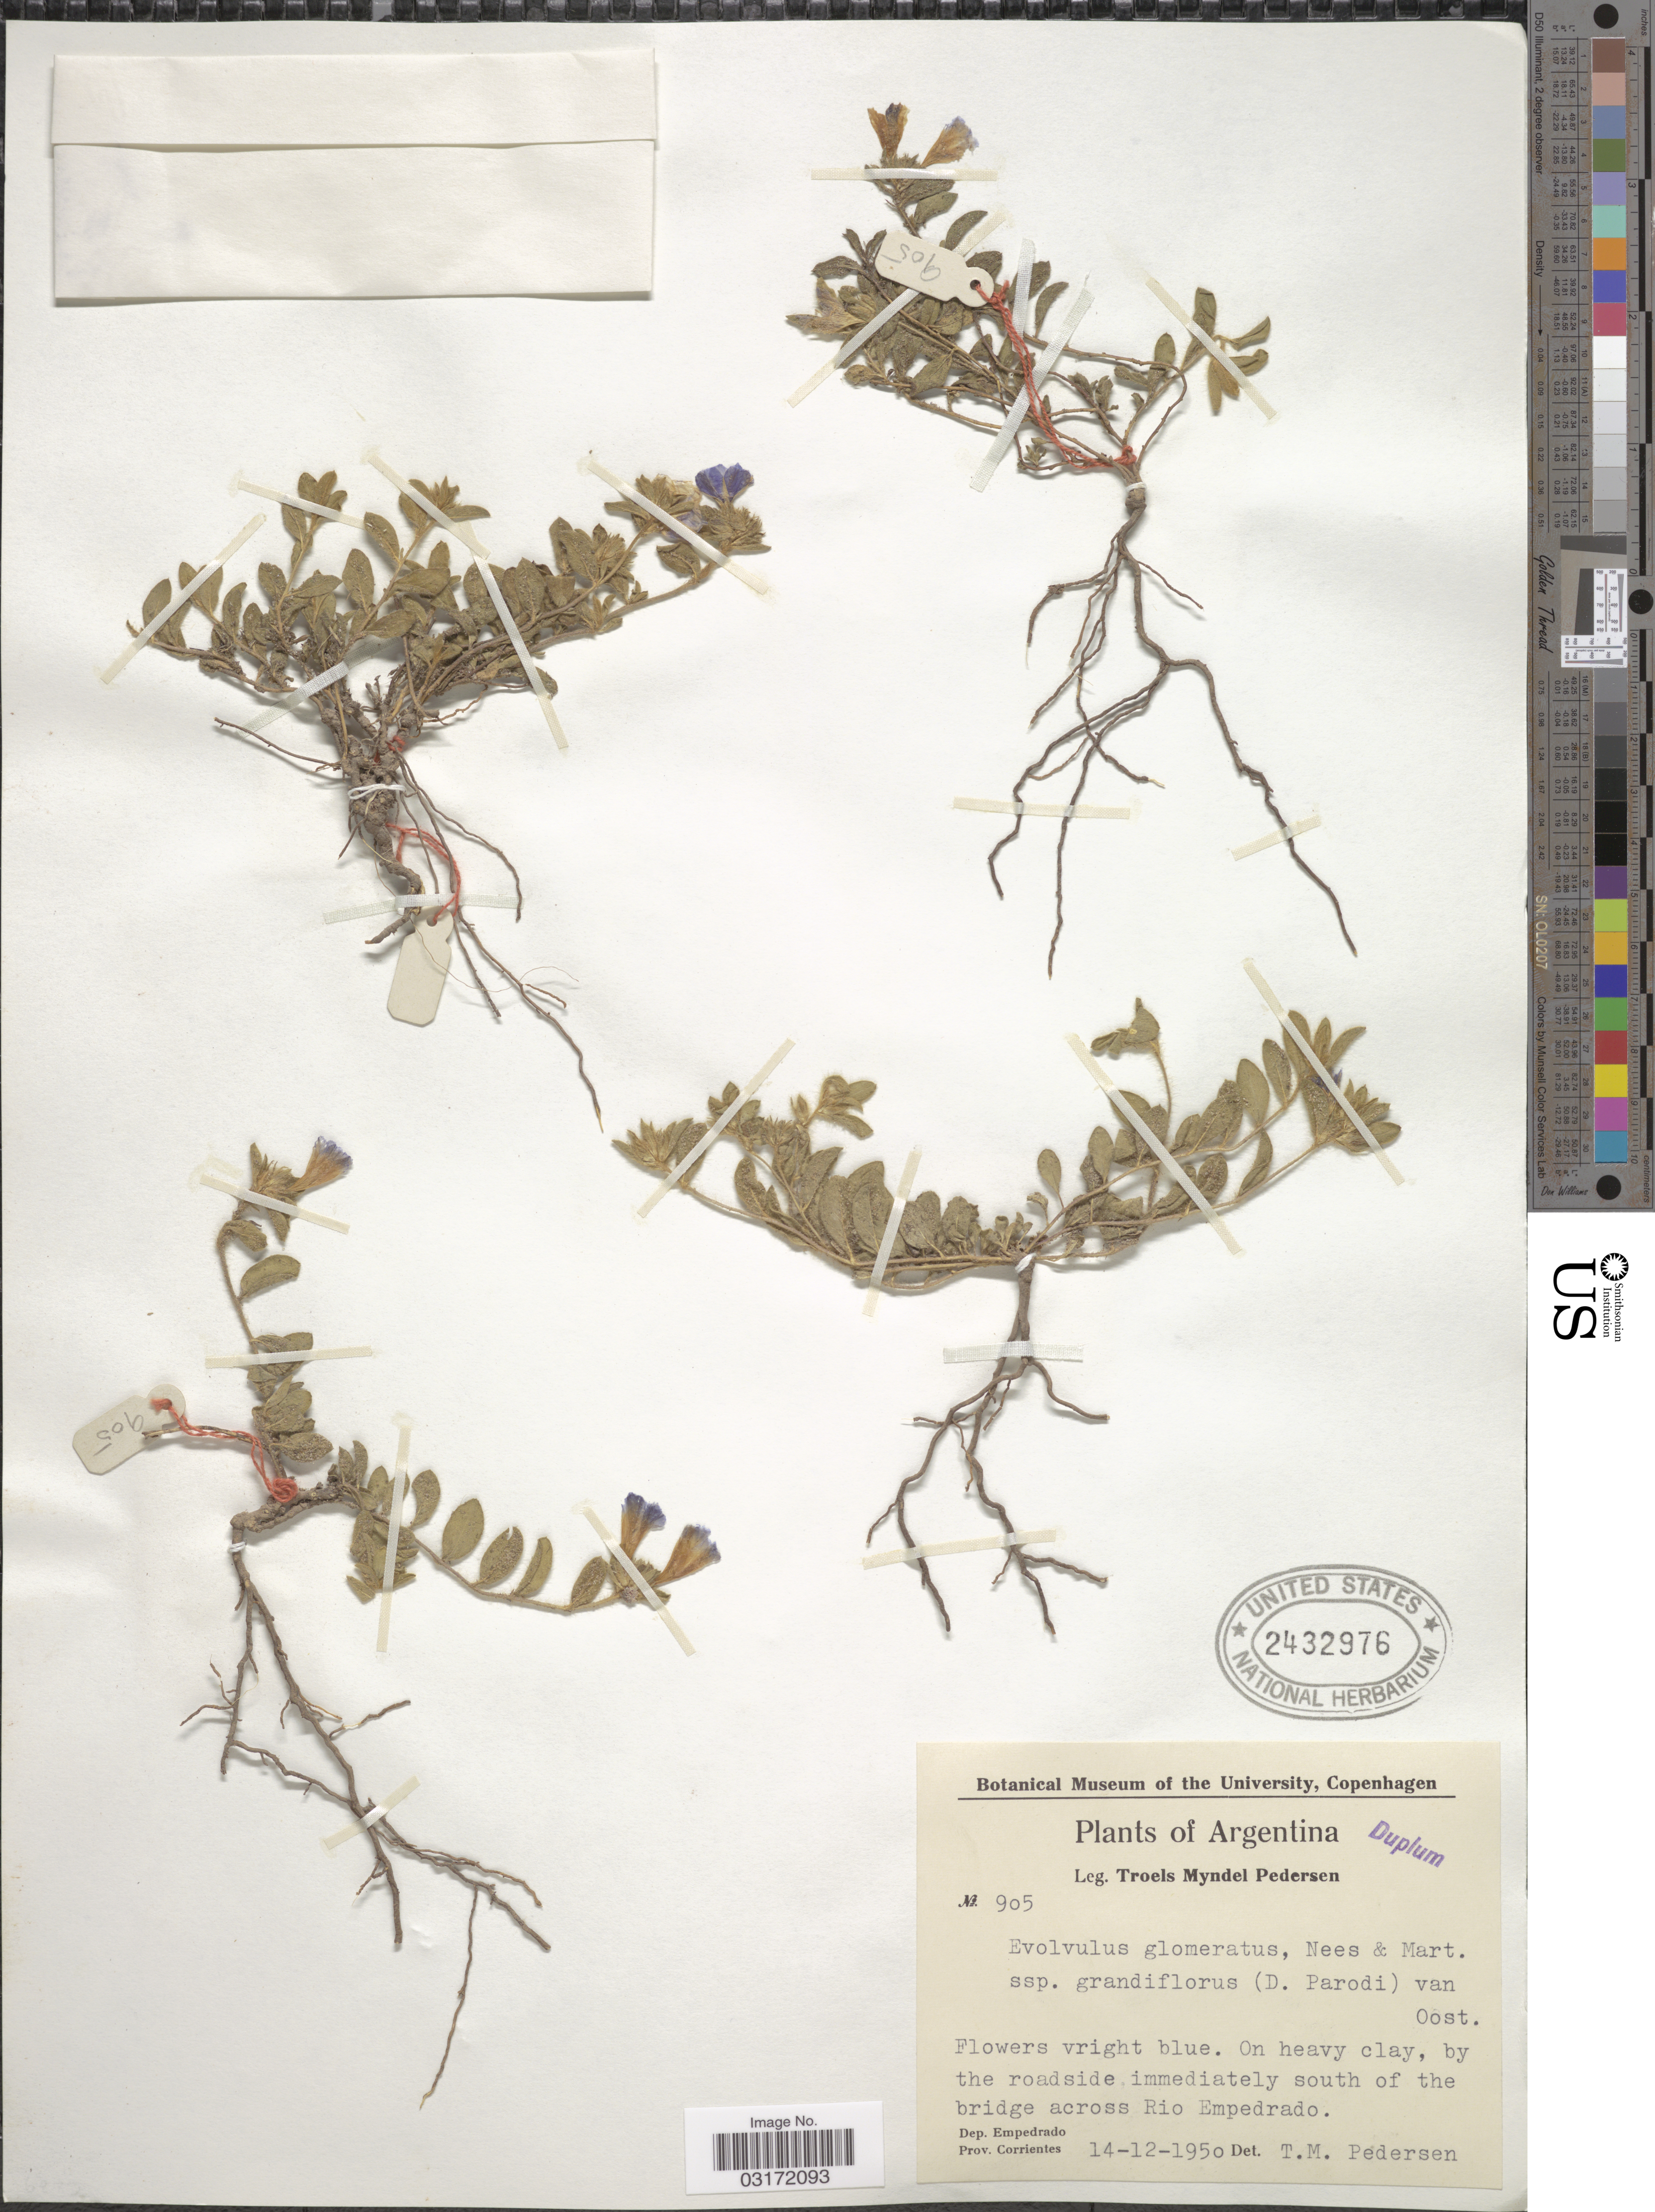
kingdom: Plantae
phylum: Tracheophyta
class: Magnoliopsida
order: Solanales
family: Convolvulaceae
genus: Evolvulus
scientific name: Evolvulus glomeratus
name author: Nees & Mart.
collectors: T. Pederson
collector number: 905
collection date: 1950-12-14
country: Argentina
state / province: Corrientes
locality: On heavy clay, by the roadside immediately south of the bridge across Rio Empedrado. Dep. Empedrado.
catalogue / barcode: US 2432976